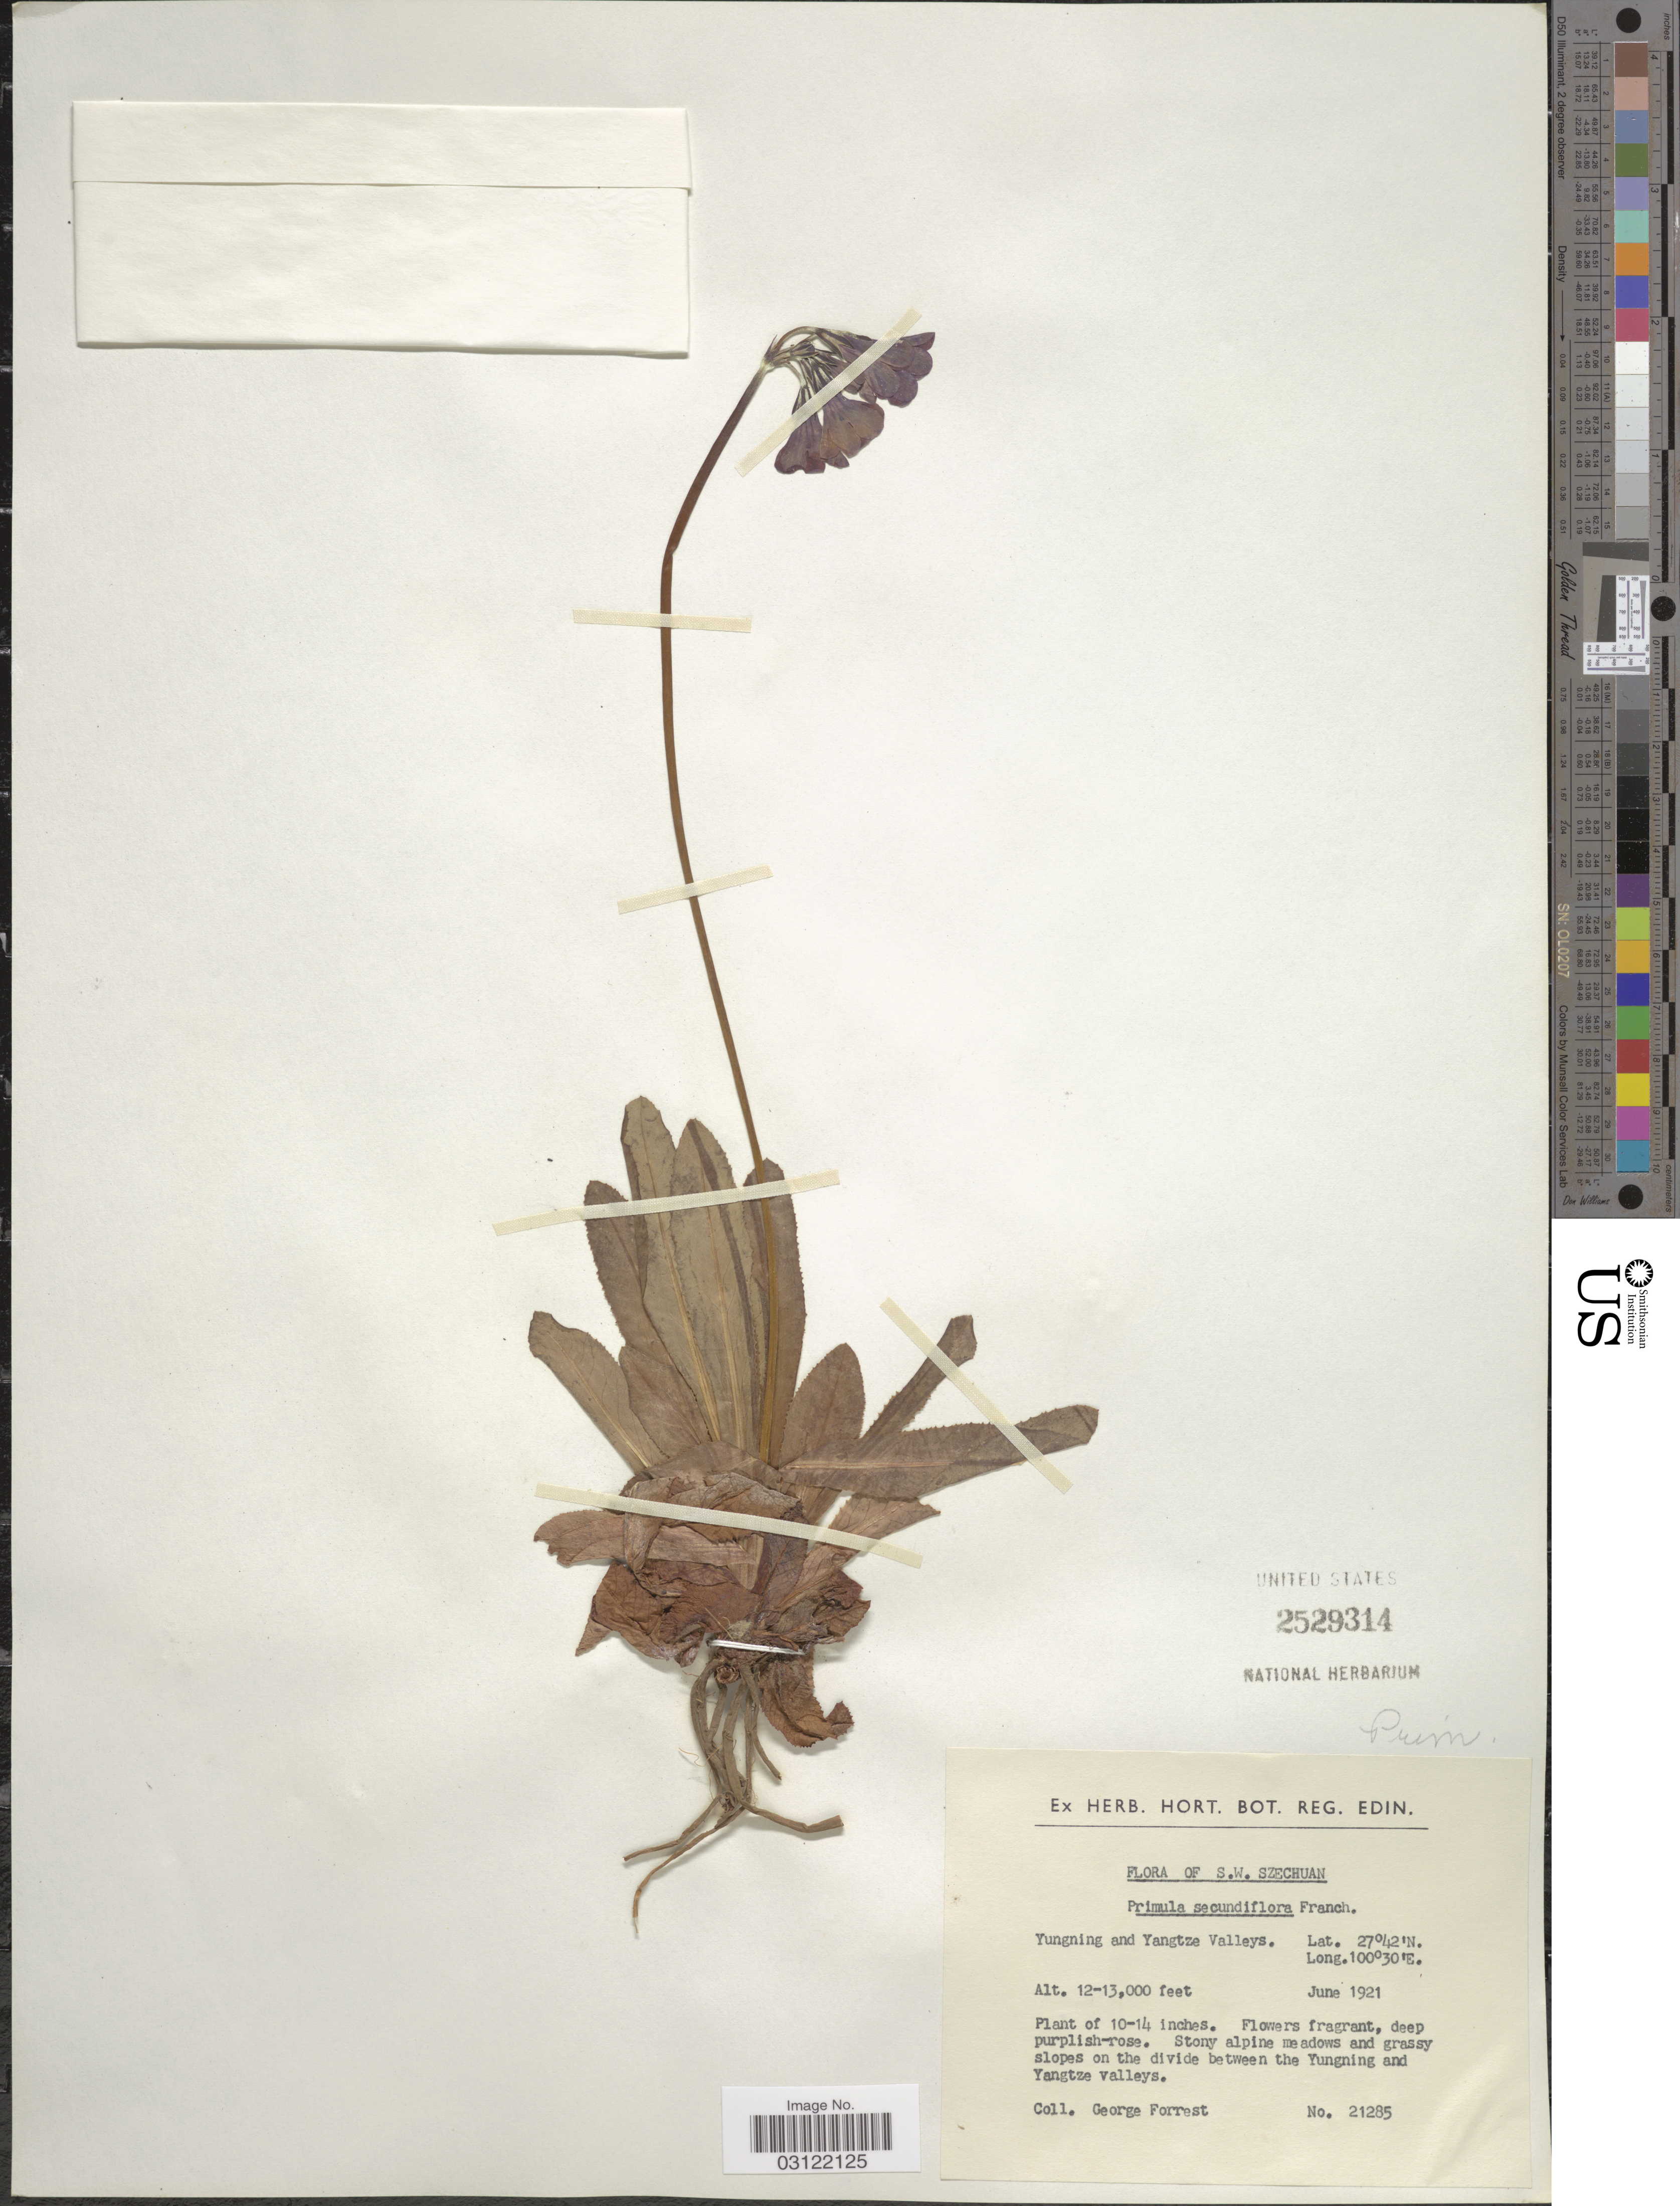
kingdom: Plantae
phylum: Tracheophyta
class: Magnoliopsida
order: Ericales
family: Primulaceae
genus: Primula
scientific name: Primula secundiflora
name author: Franch.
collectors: G. Forrest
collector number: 21285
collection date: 1921-06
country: China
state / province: Sichuan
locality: S.W. Szechuan, Yungning and Yangtze Valleys. Stony alpine meadows and grassy slopes on the divide between the Yungning and Yangtze valleys.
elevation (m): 3658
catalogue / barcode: US 2529314